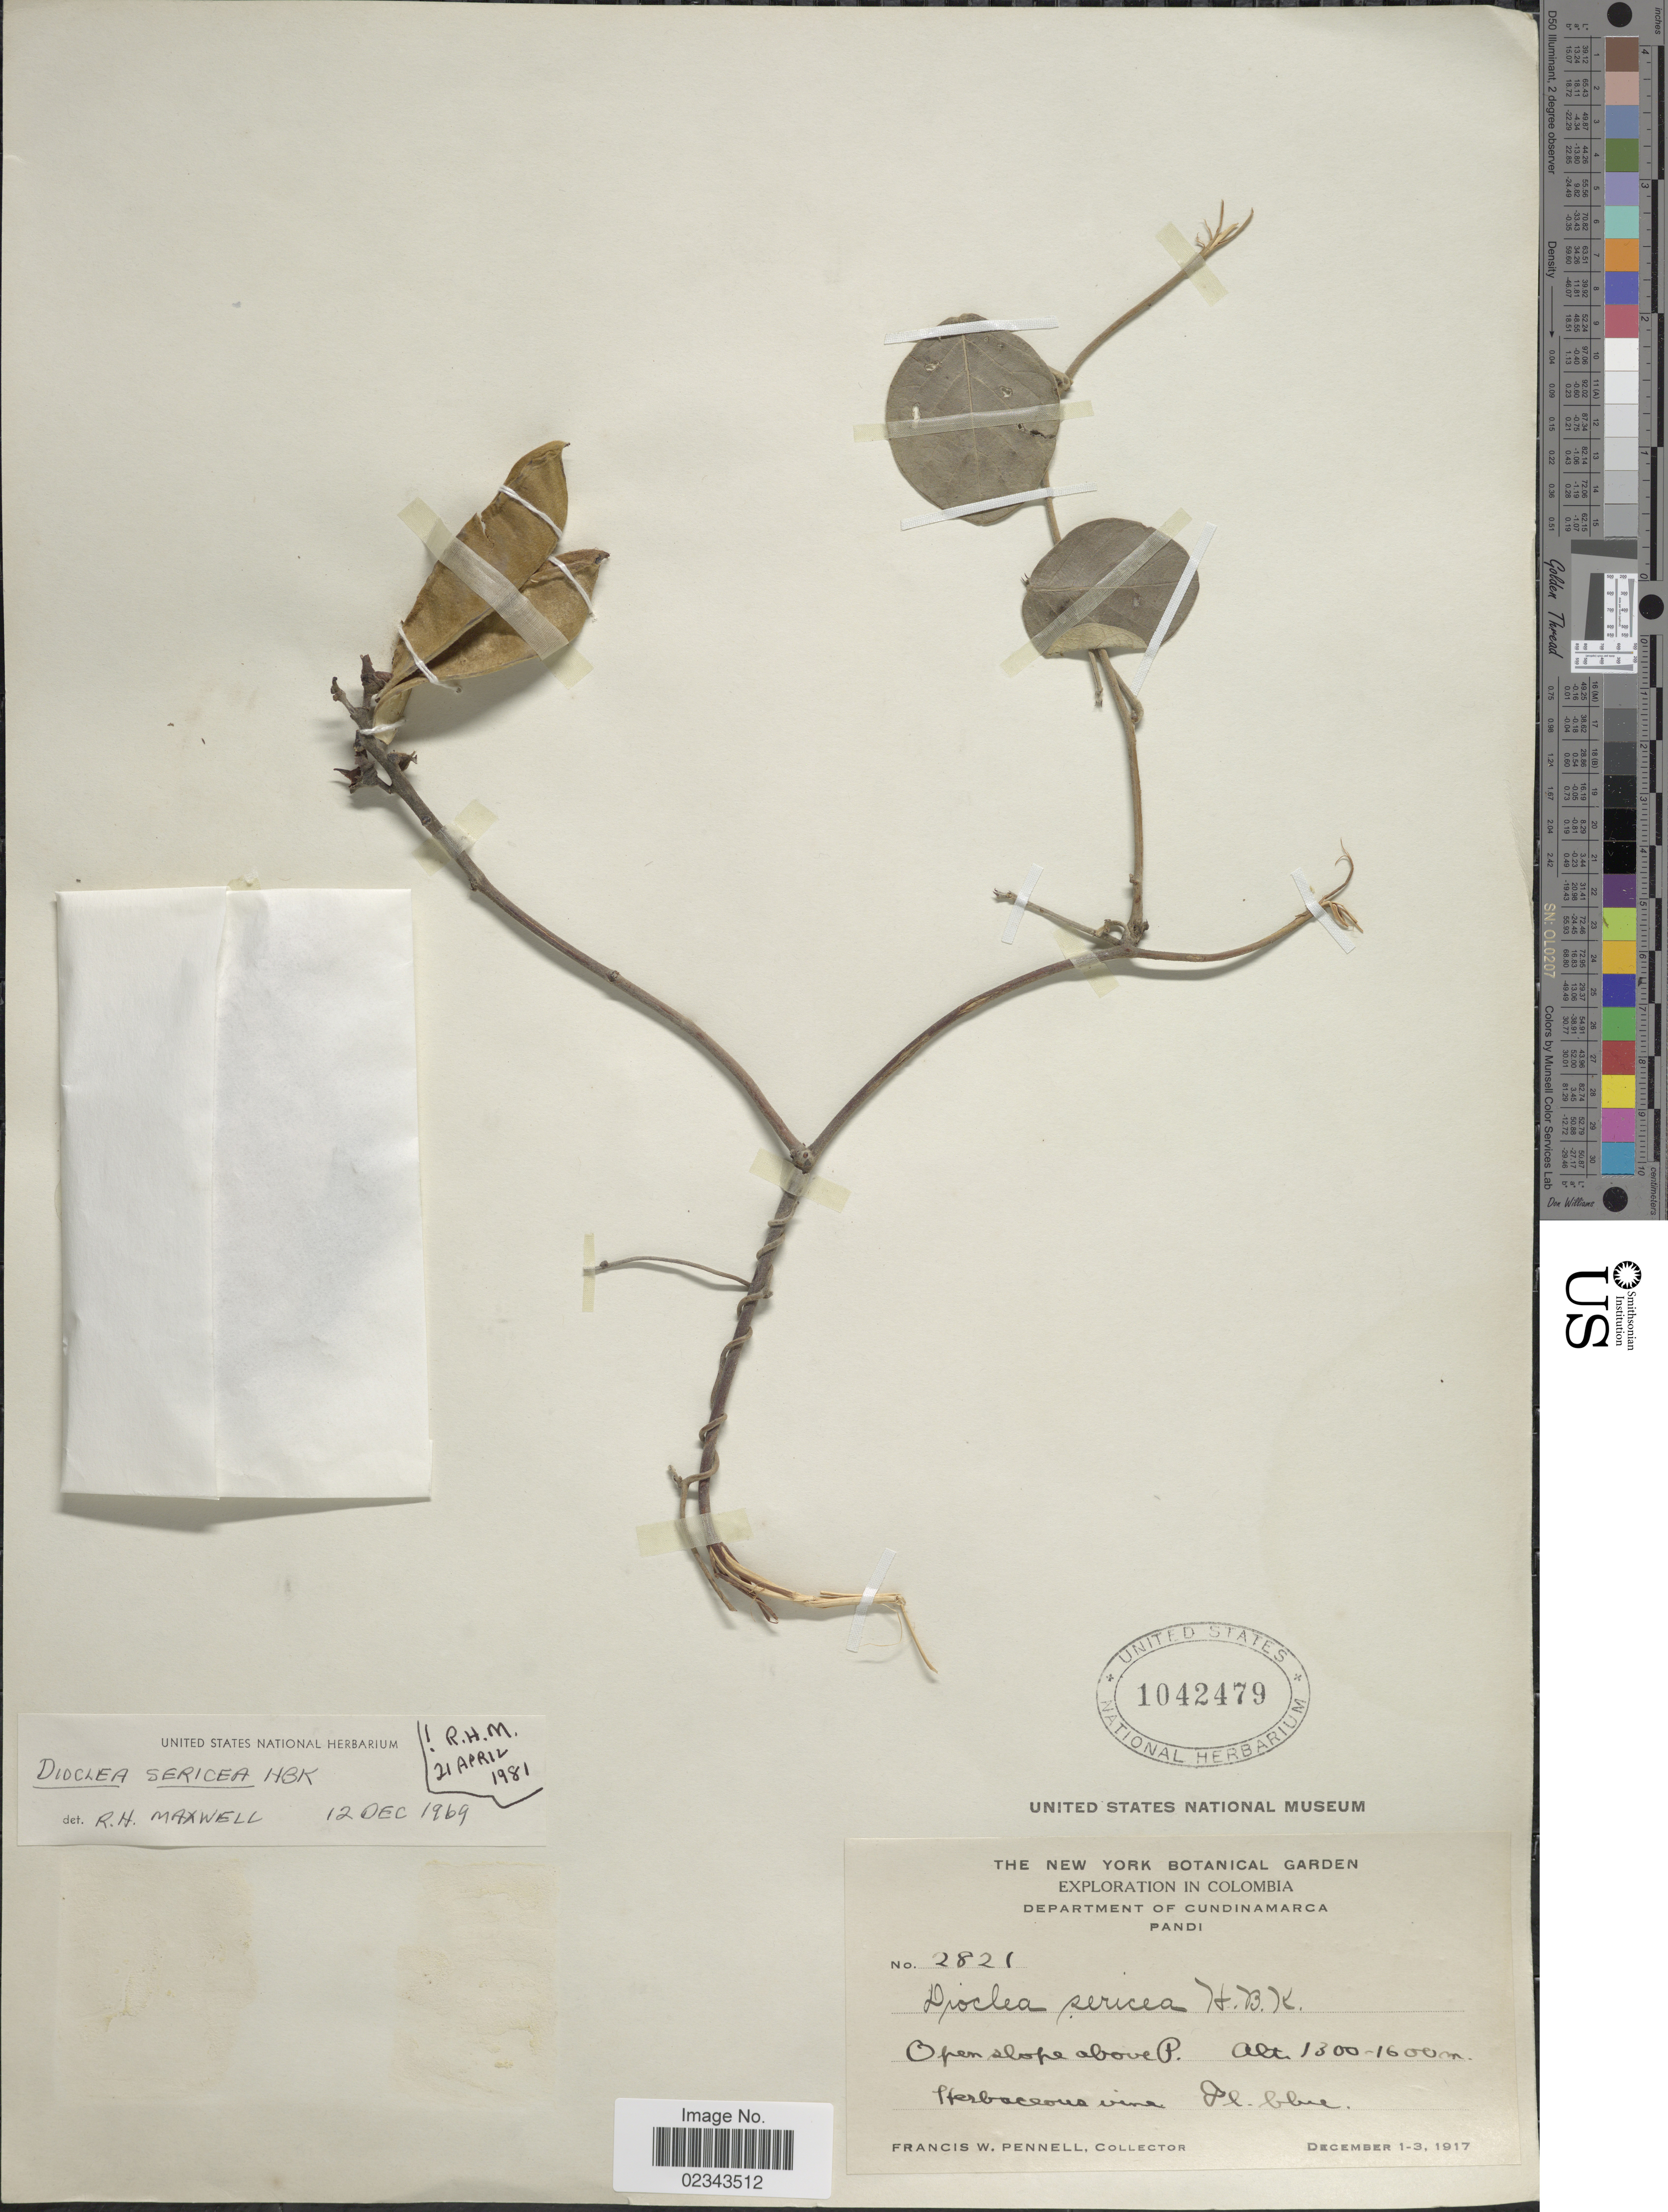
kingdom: Plantae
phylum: Tracheophyta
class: Magnoliopsida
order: Fabales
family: Fabaceae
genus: Dioclea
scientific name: Dioclea sericea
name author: Kunth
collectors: F. W. Pennell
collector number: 2821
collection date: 1917-12-01/1917-12-03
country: Colombia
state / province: Cundinamarca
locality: Pandi, open slope above P.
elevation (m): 1300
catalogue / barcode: US 1042479